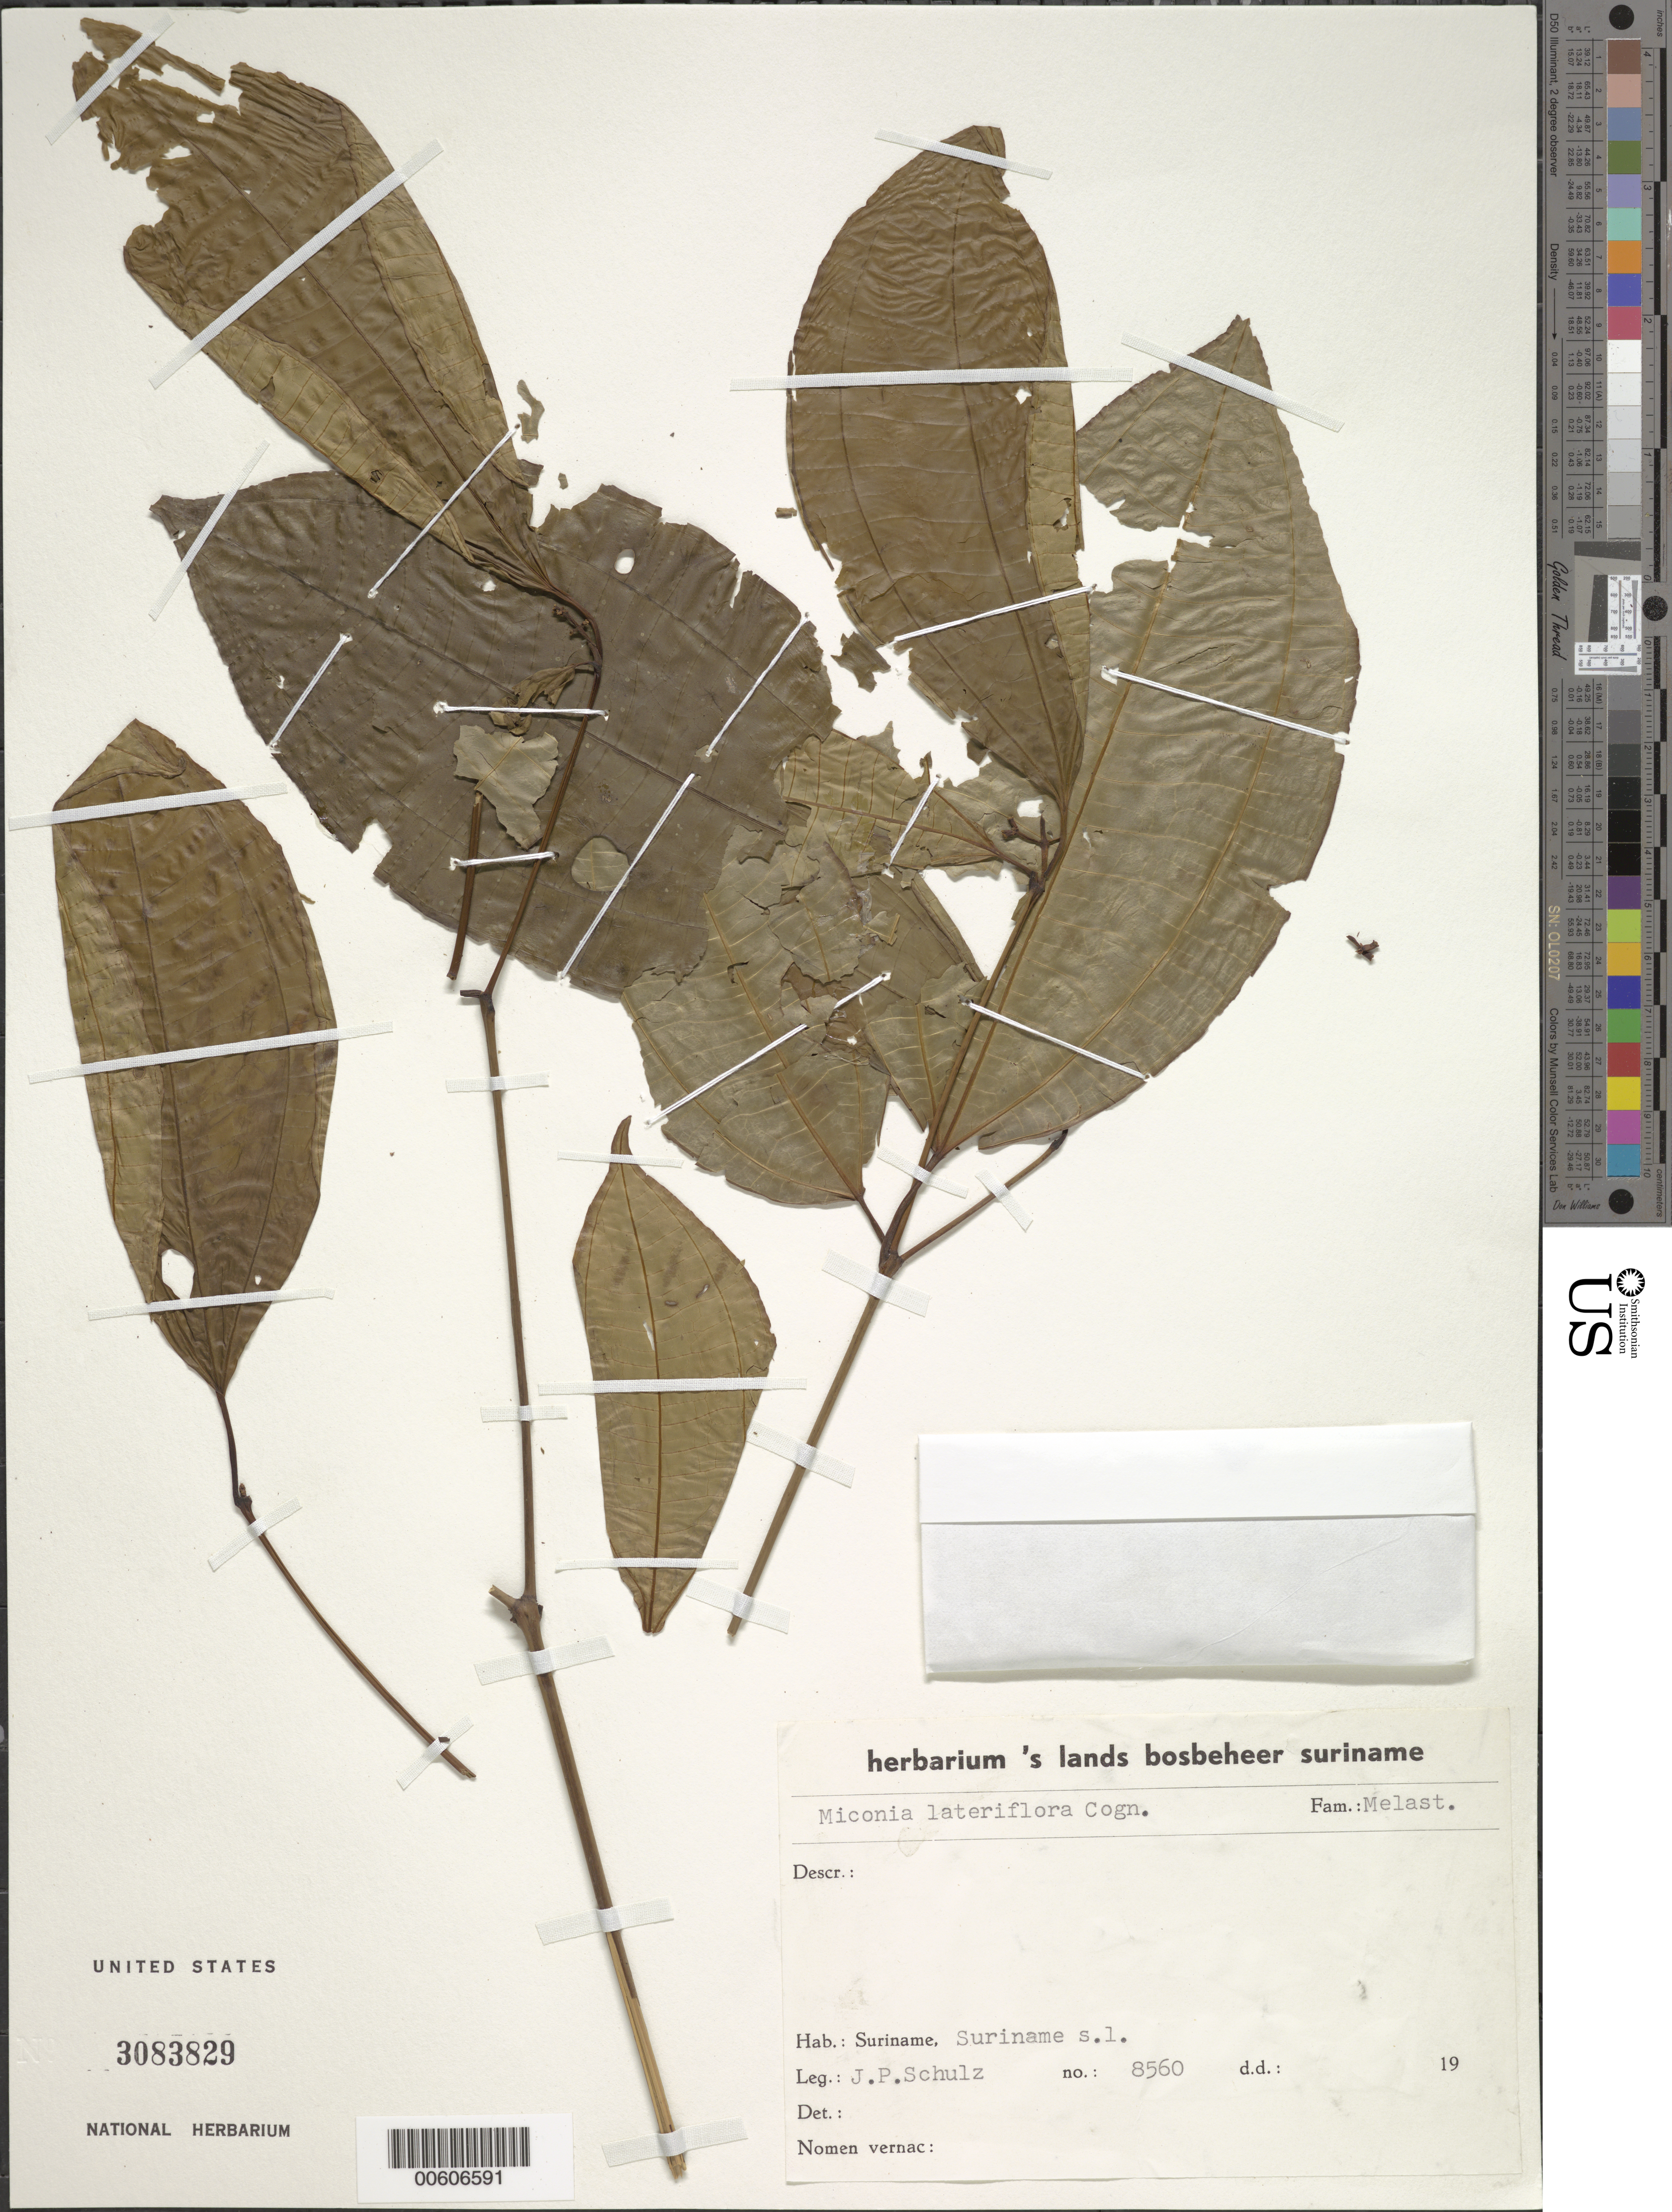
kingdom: Plantae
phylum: Tracheophyta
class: Magnoliopsida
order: Myrtales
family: Melastomataceae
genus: Miconia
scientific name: Miconia lateriflora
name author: Cogn.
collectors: J. P. Schulz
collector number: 8560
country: Suriname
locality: SURINAMEe s.l.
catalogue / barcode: US 3083829